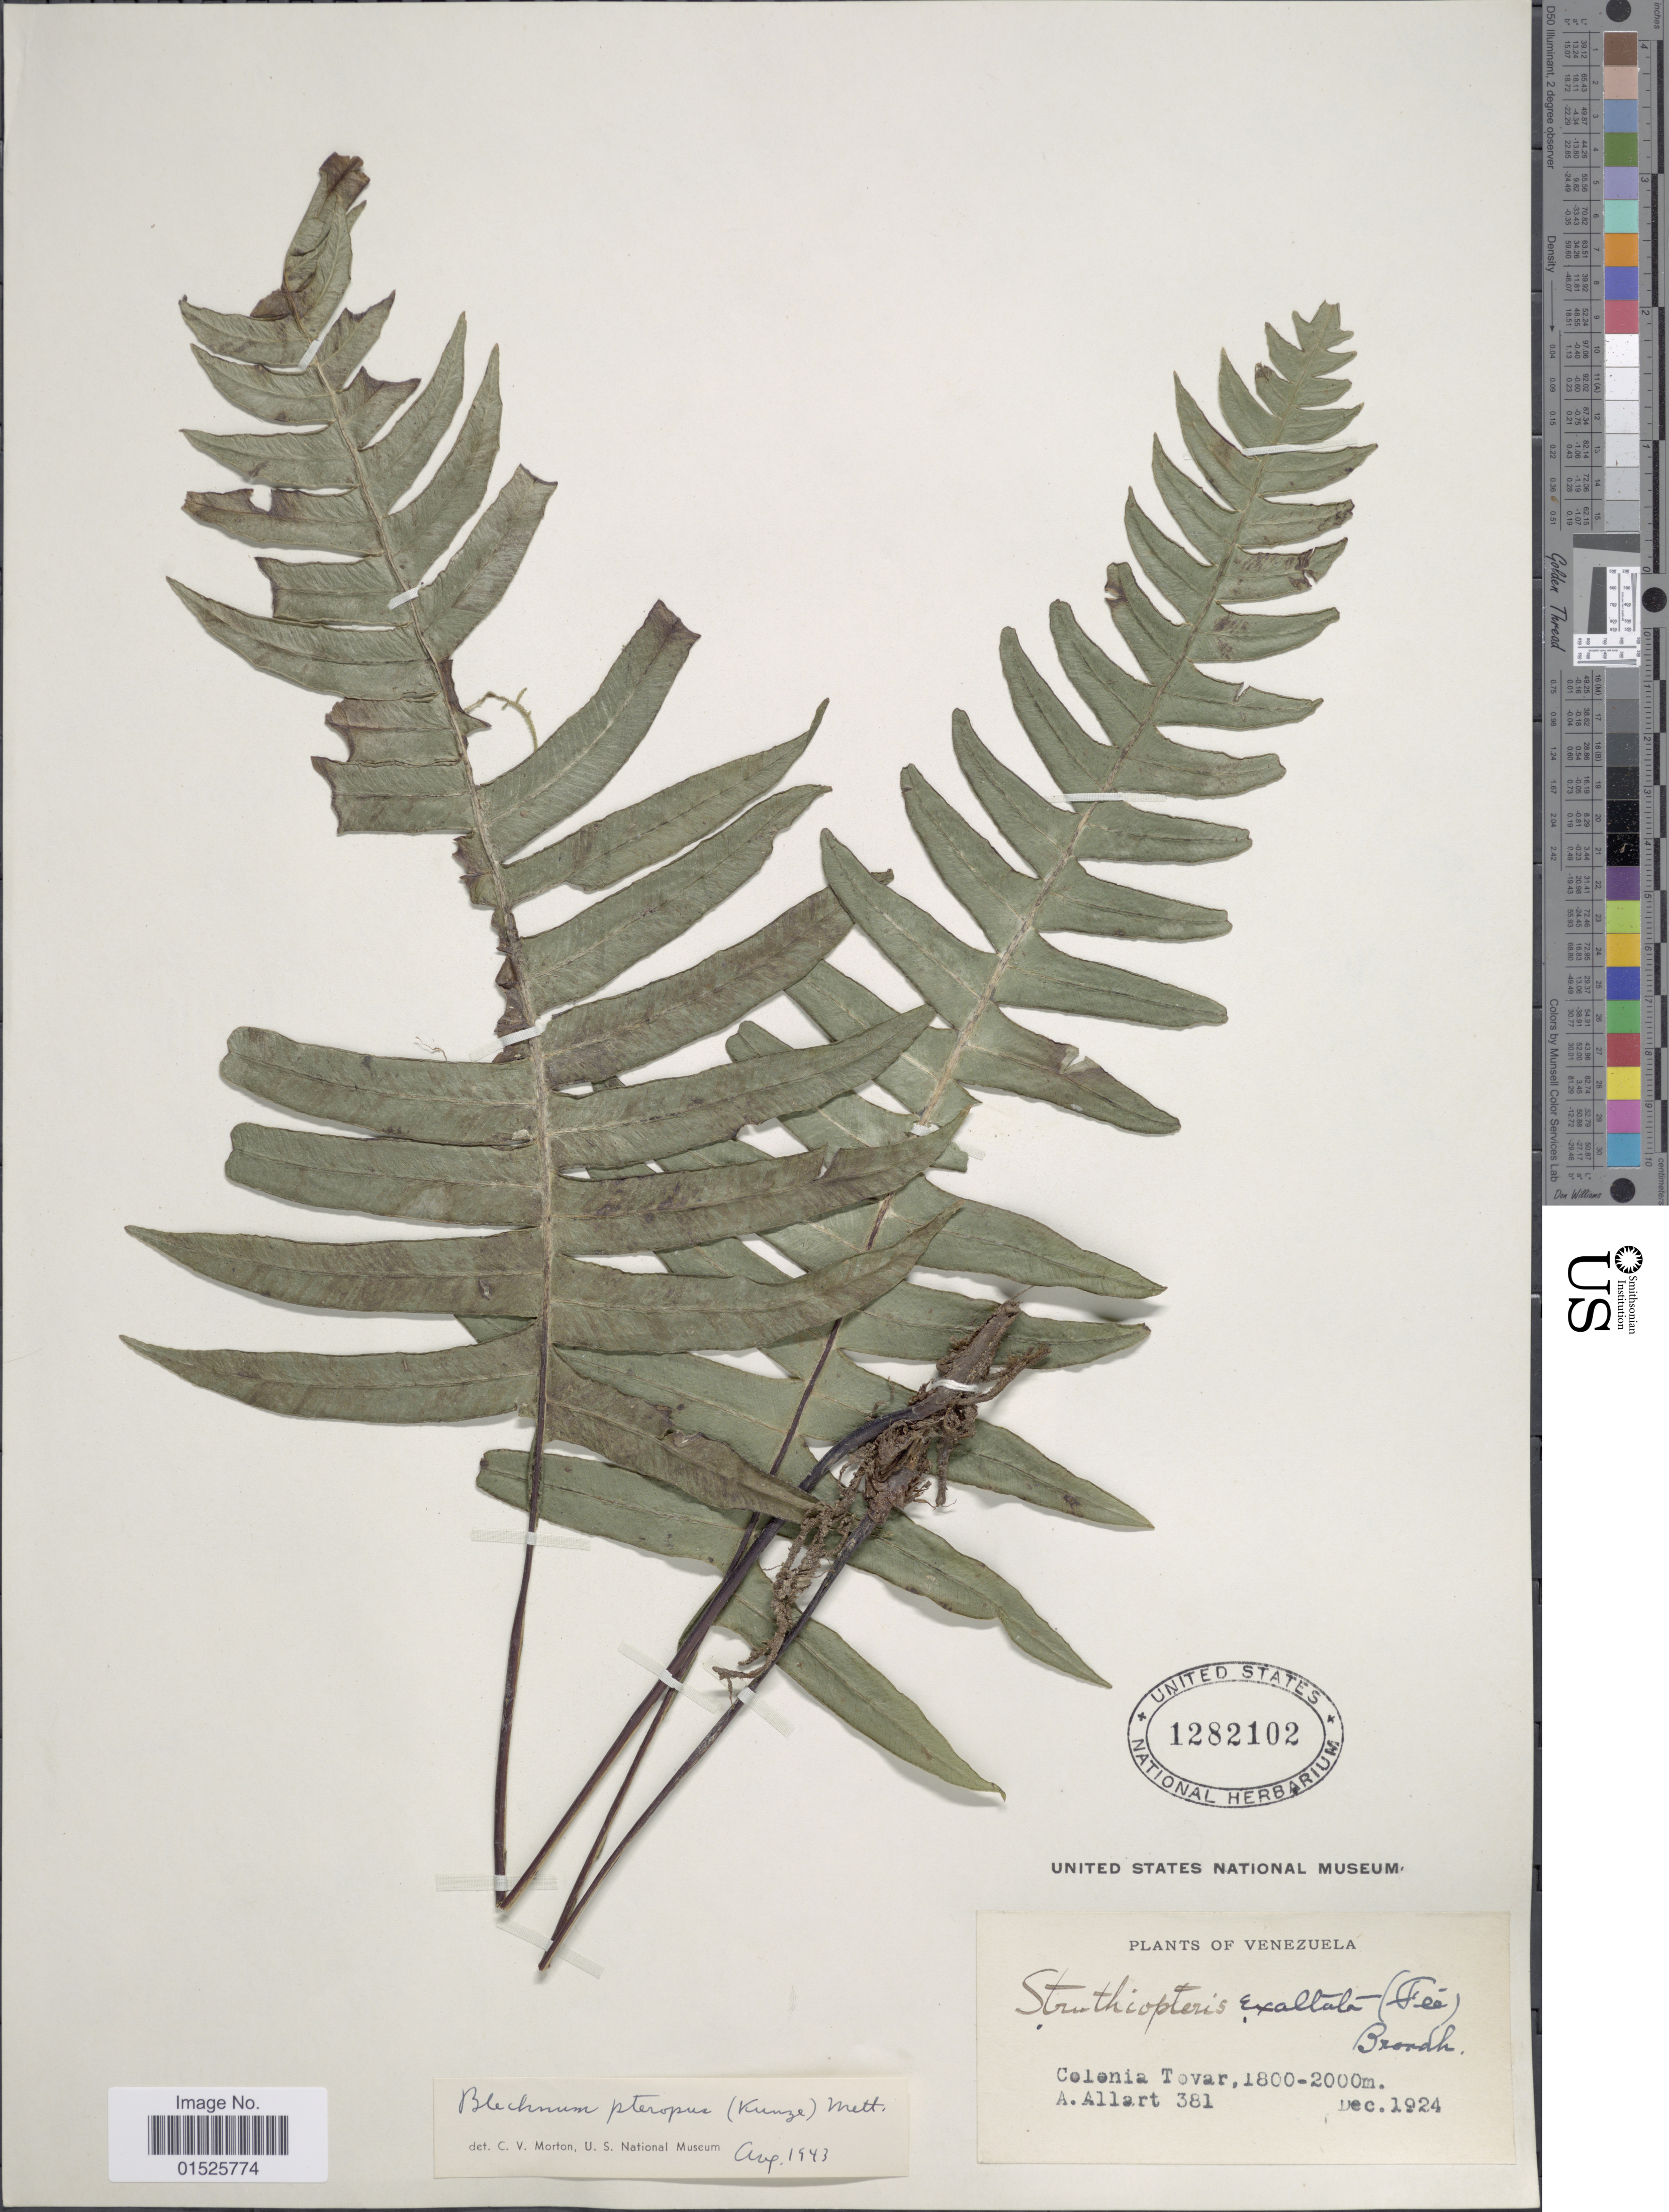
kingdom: Plantae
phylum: Tracheophyta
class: Polypodiopsida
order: Polypodiales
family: Blechnaceae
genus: Blechnum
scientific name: Blechnum divergens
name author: (Kunze) Mett.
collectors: A. Allart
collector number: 381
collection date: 1924-12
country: Venezuela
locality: Colonia Tovar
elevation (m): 1800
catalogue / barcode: US 1282102